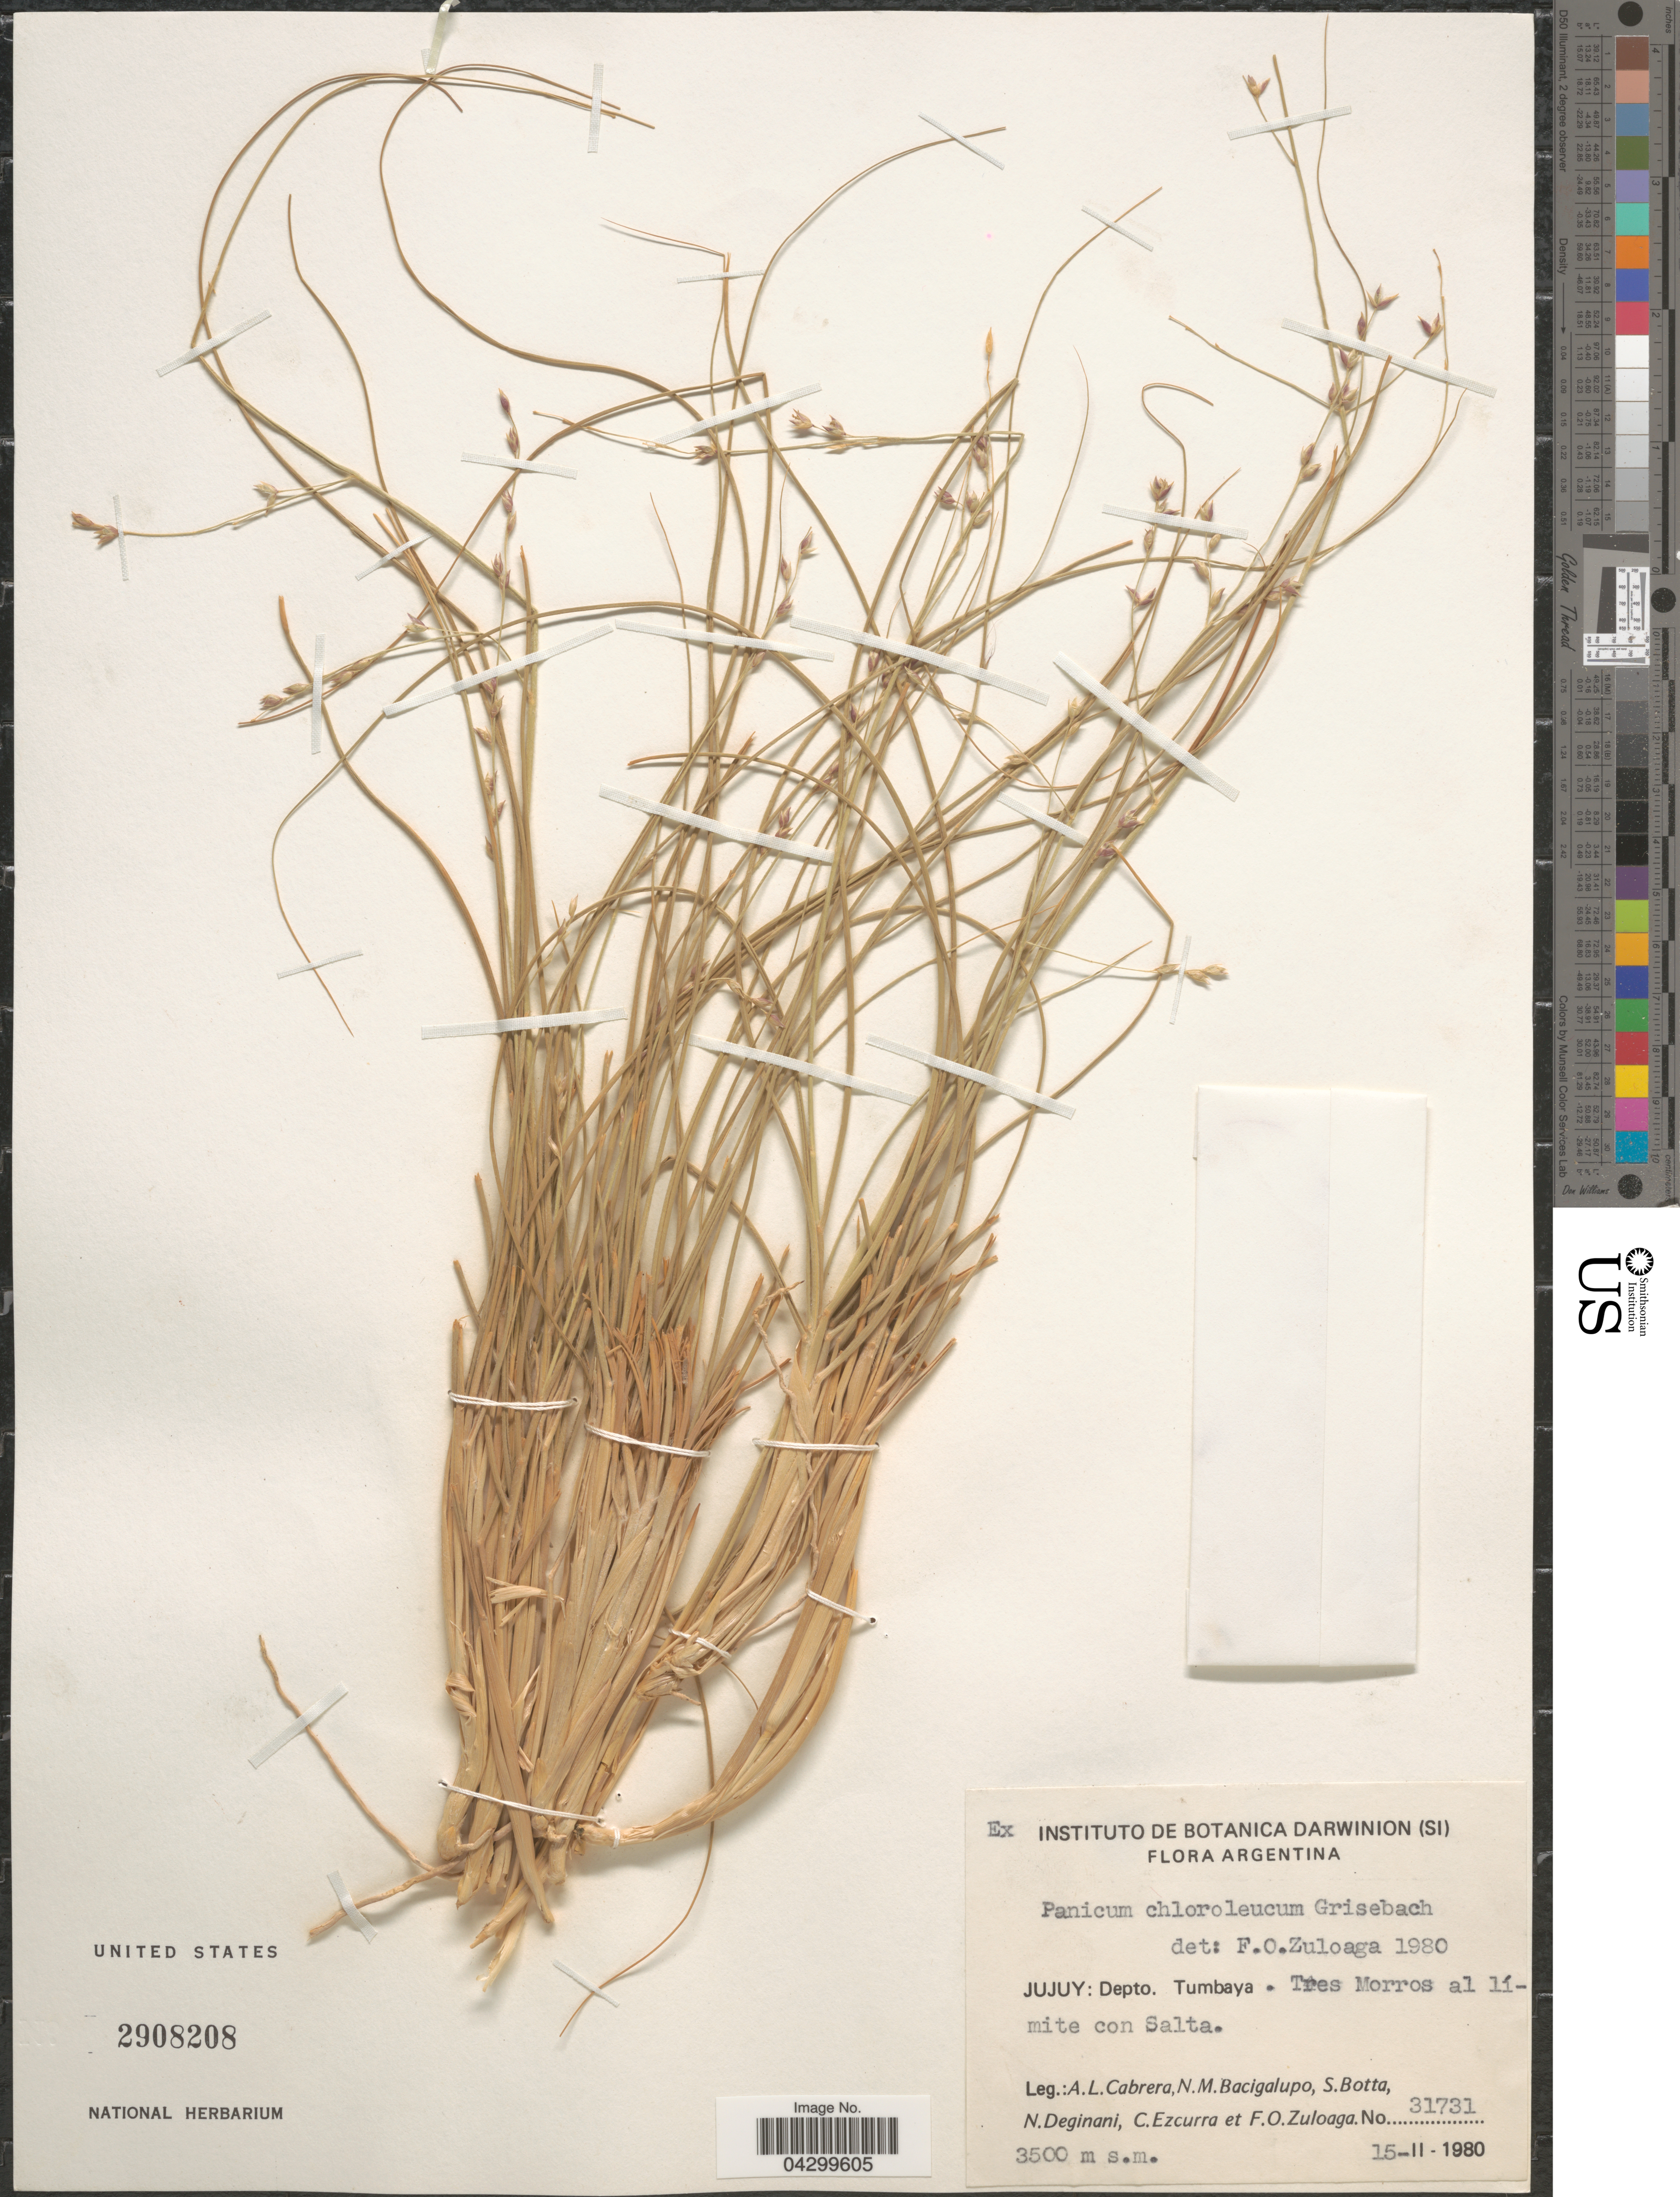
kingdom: Plantae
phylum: Tracheophyta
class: Liliopsida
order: Poales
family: Poaceae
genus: Panicum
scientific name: Panicum chloroleucum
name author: Griseb.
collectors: A. L. Cabrera, N. M. Bacigalupo, S. Botta, N. Deginani & et al.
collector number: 31731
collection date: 1980-02-15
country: Argentina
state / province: Jujuy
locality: Depto. Tumbaya. Tres Morros al límite con Salta.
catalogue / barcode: US 2908208